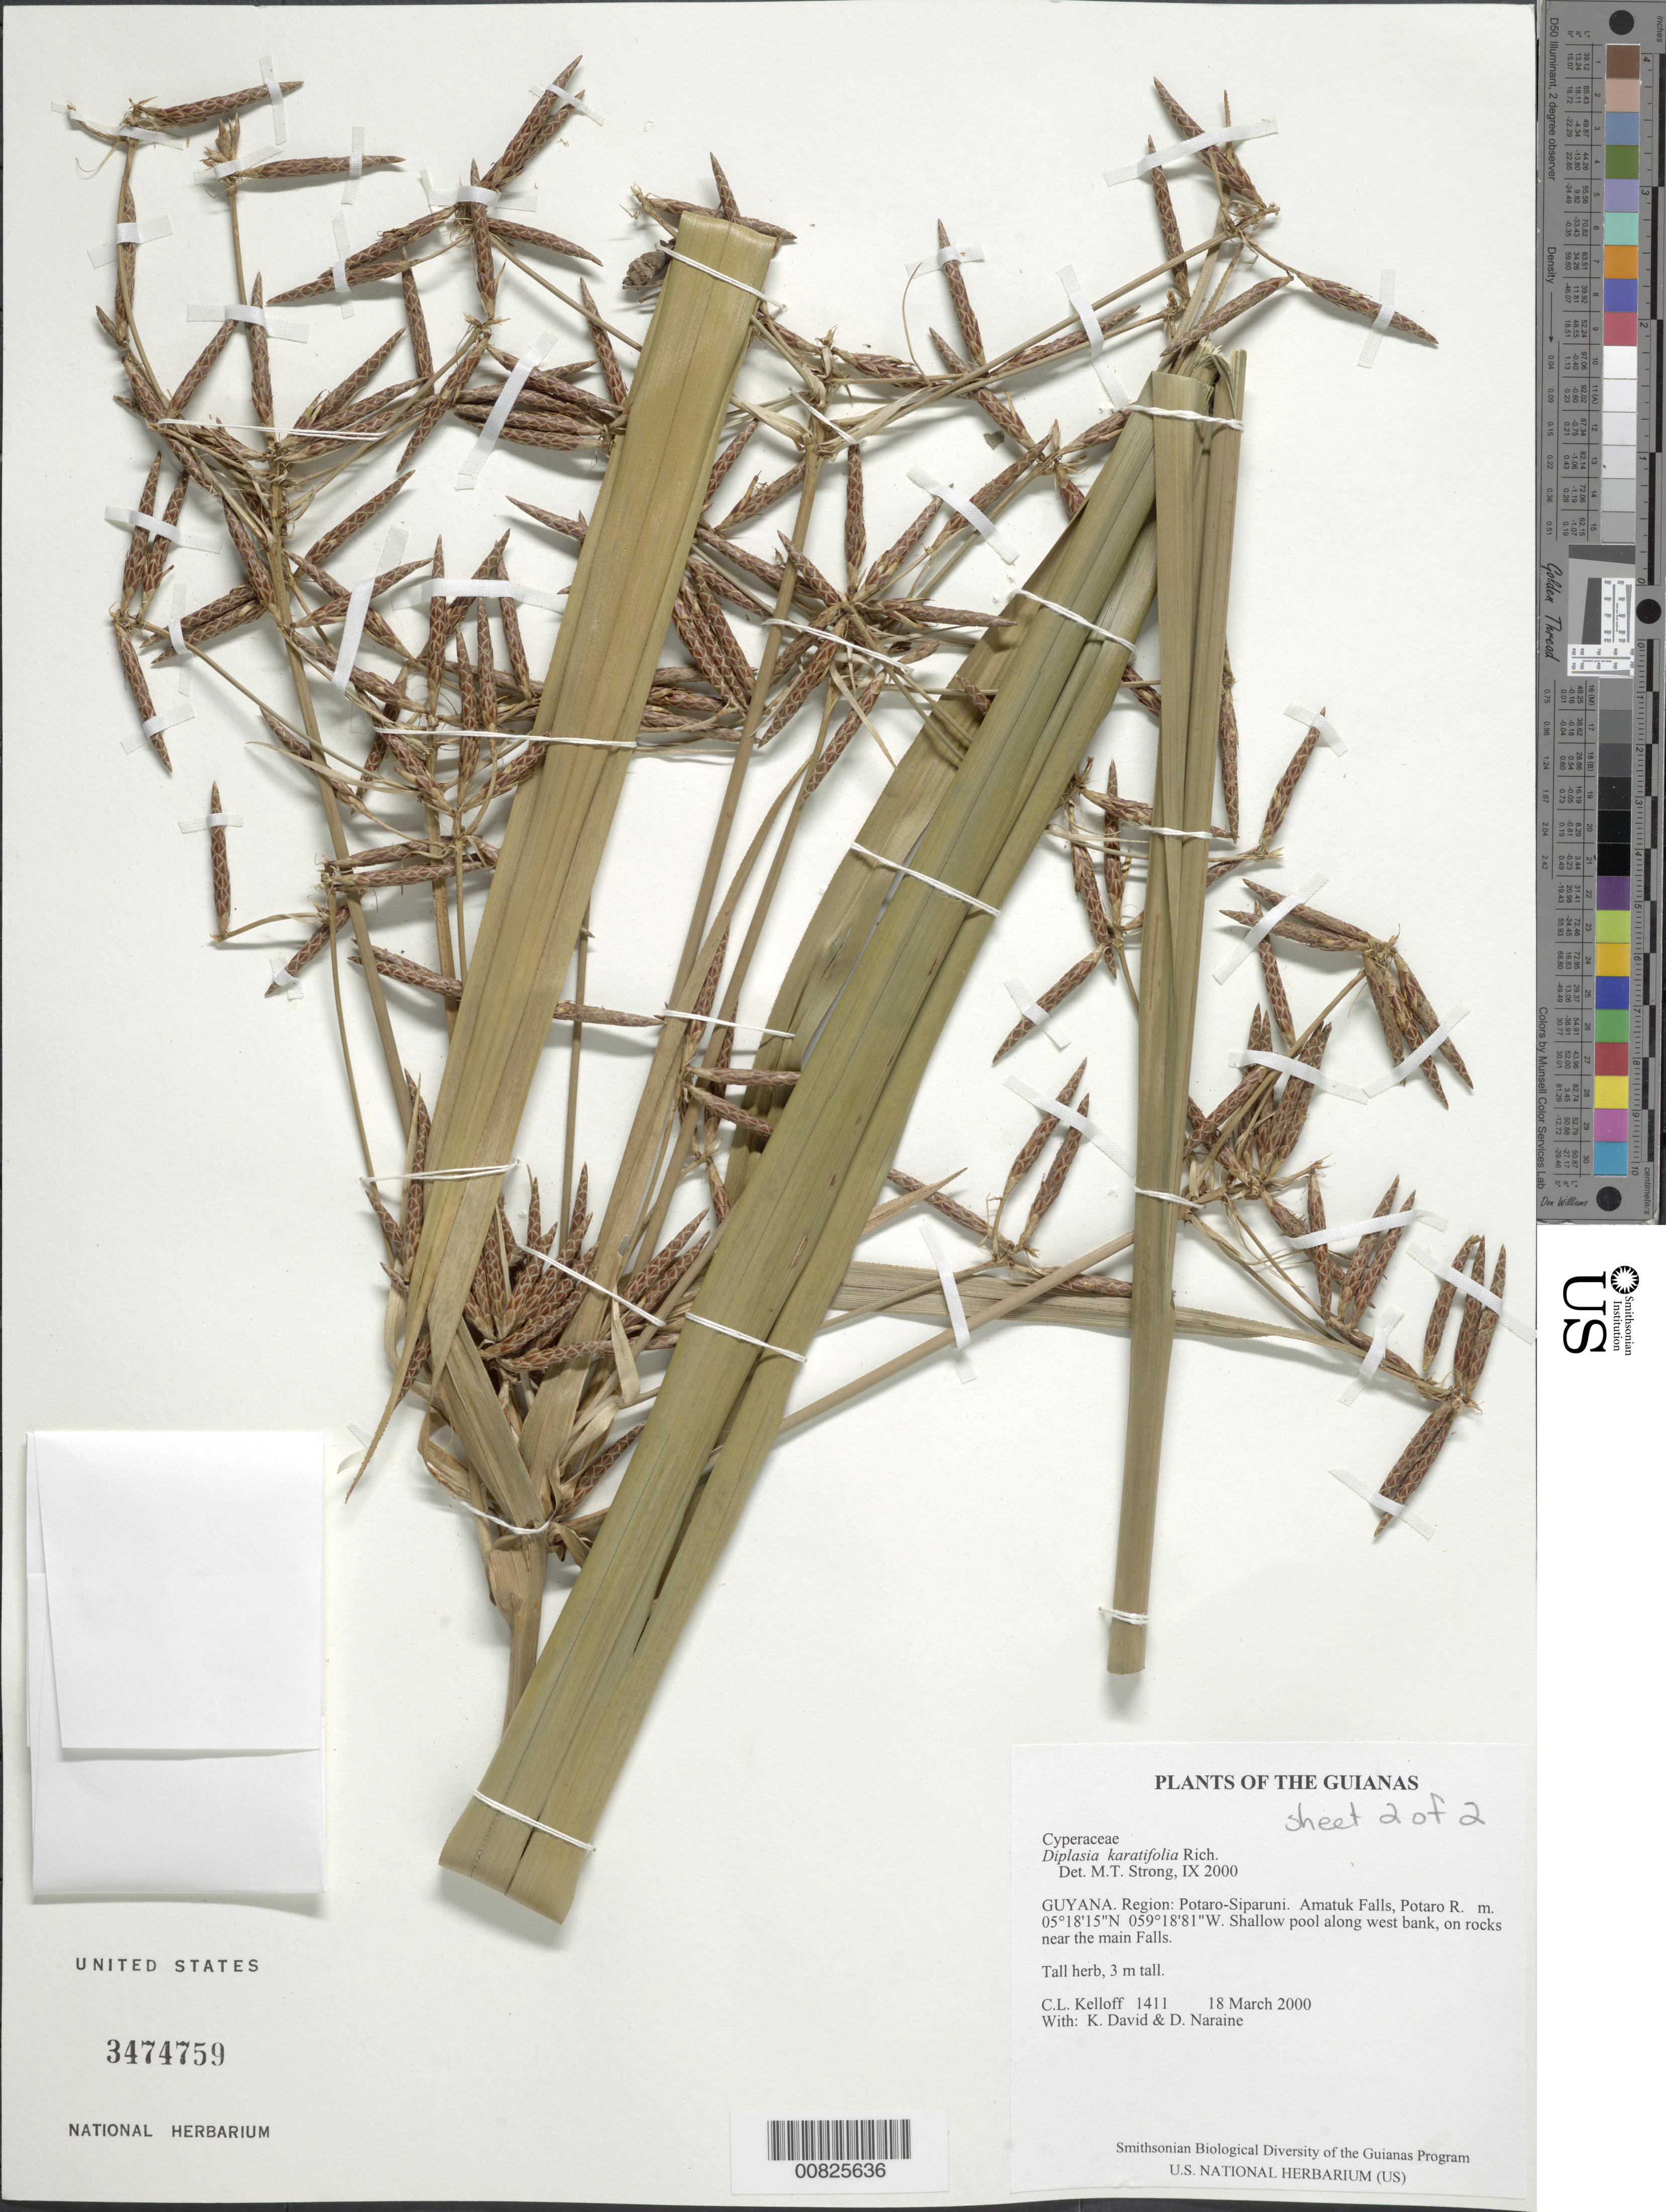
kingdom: Plantae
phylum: Tracheophyta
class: Liliopsida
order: Poales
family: Cyperaceae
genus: Diplasia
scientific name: Diplasia karatifolia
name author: Rich.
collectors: C. L. Kelloff, K. David & D. Naraine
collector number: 1411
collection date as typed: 18 March 2000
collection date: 2000-03-18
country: Guyana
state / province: Potaro-Siparuni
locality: Amatuk Falls, Potaro R.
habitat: Shallow pool along west bank, on rocks near the main Falls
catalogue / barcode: US 3474759